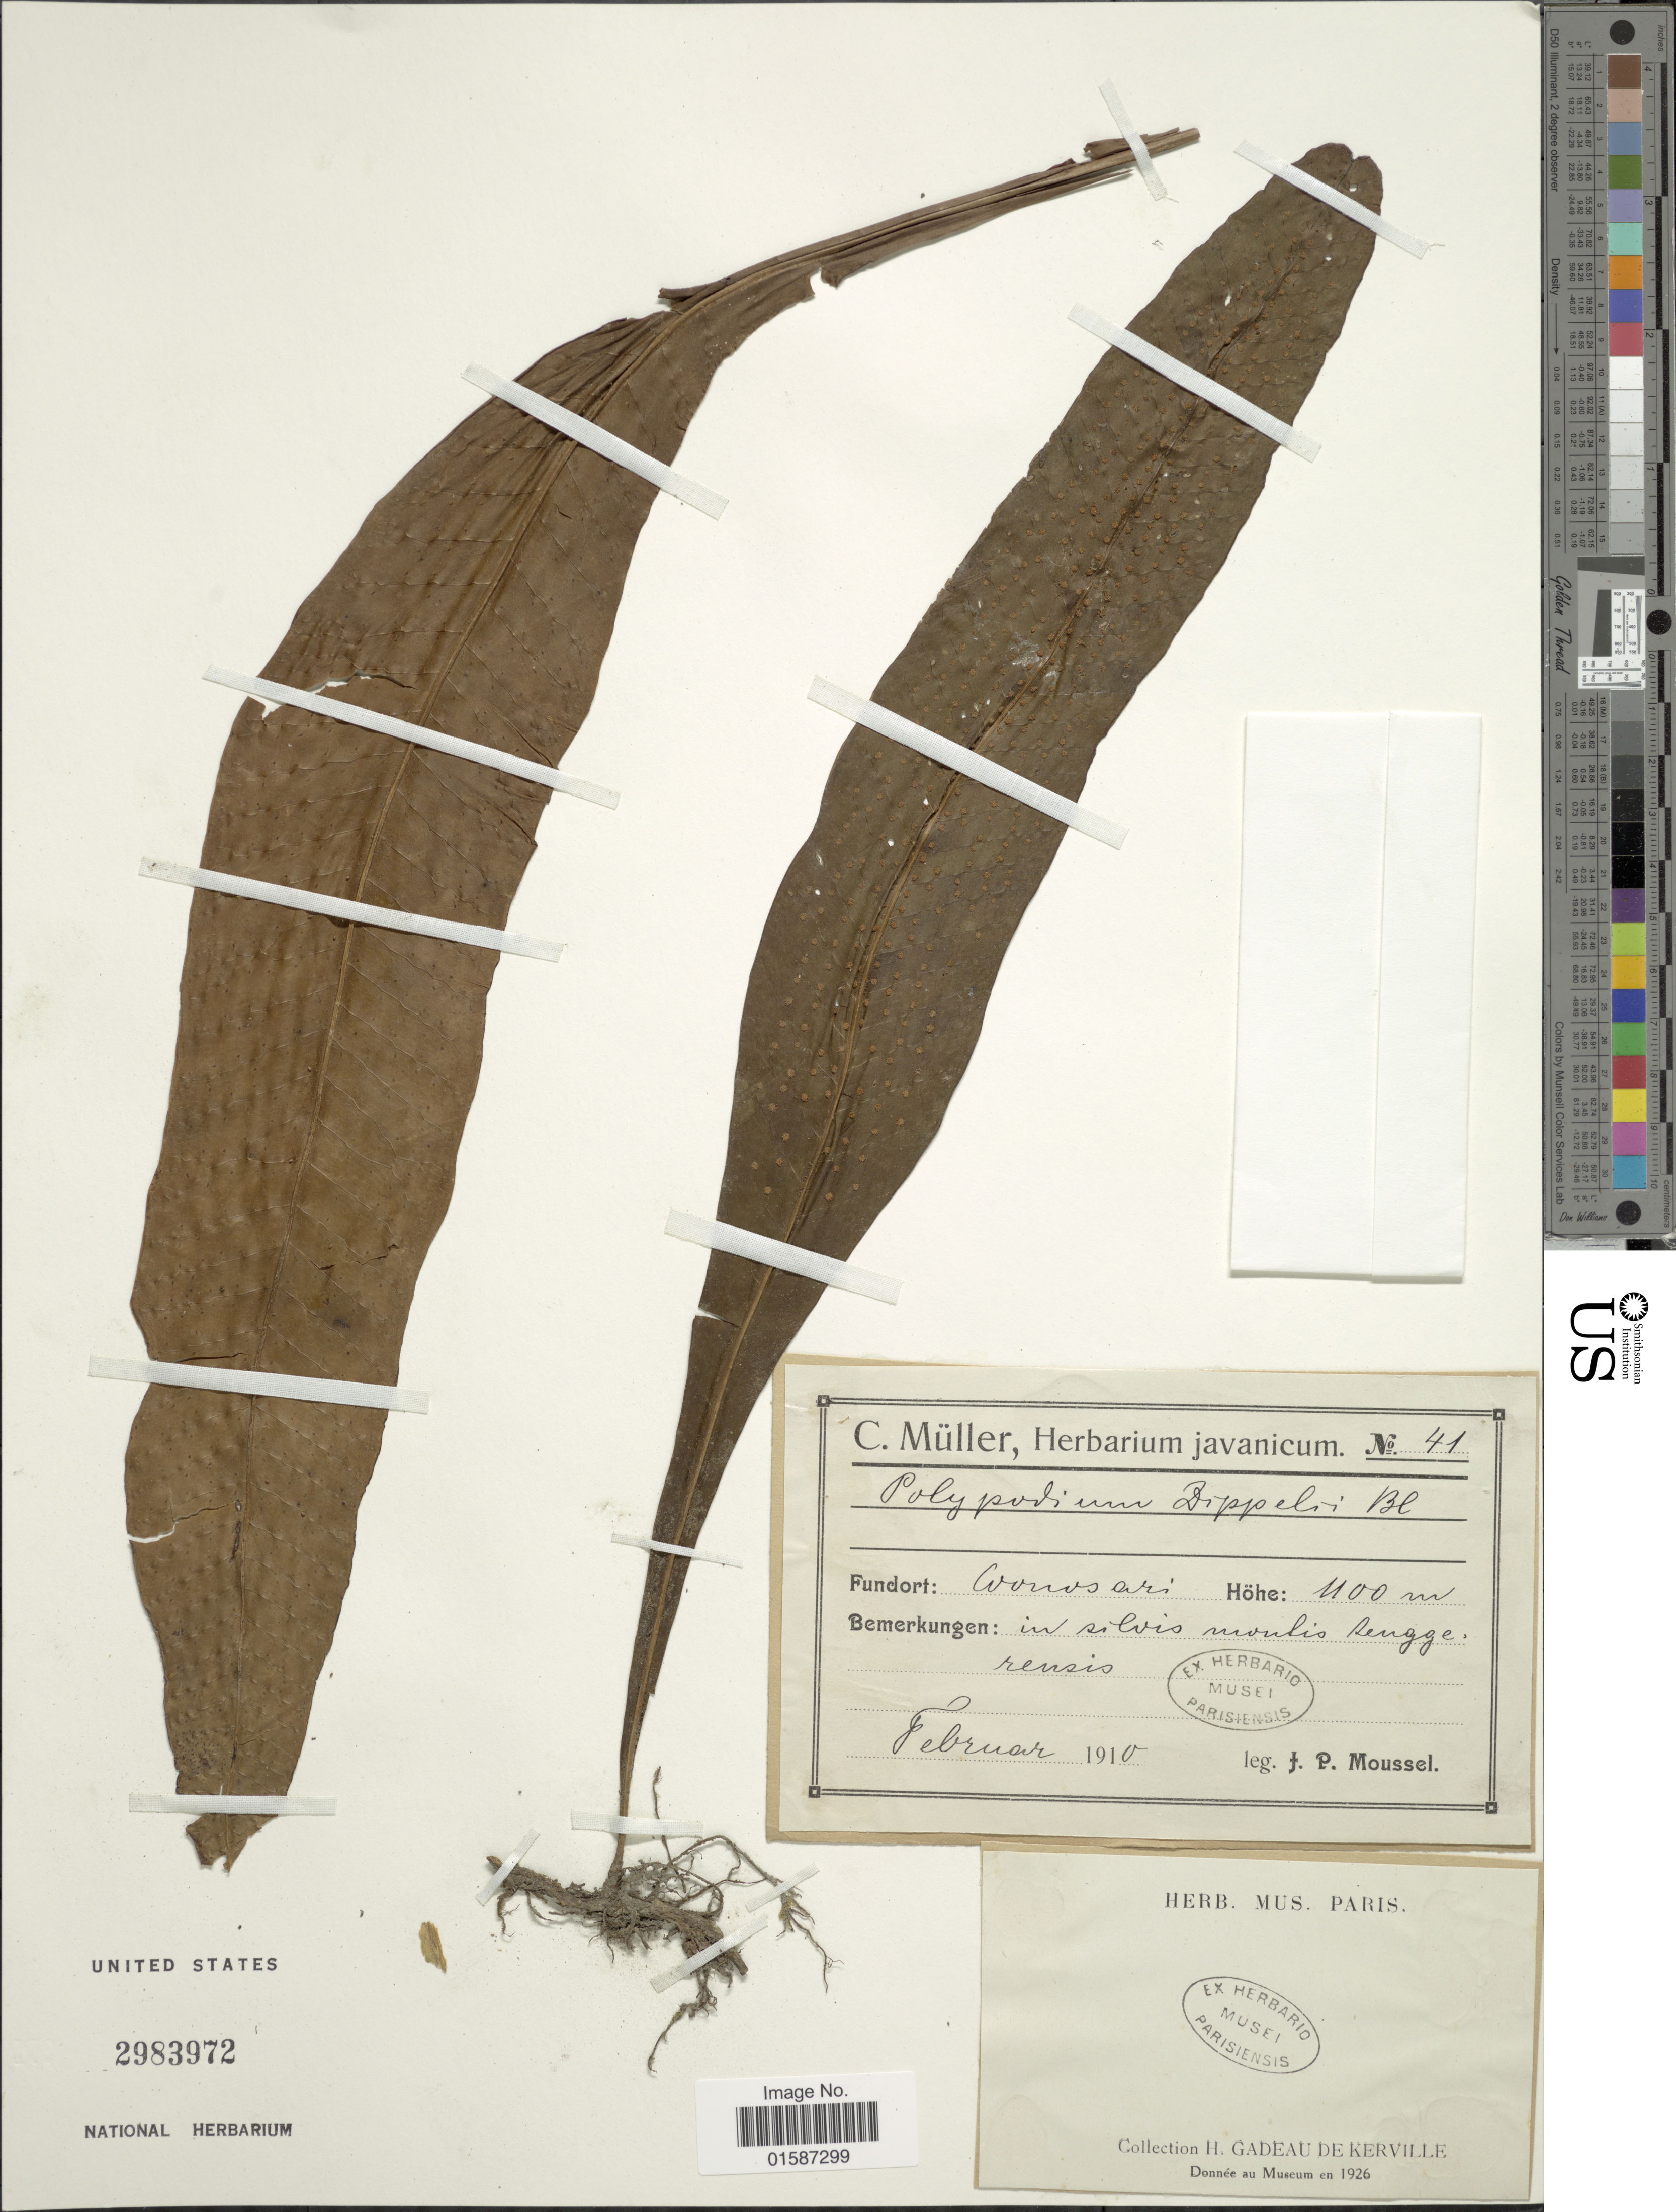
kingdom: Plantae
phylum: Tracheophyta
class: Polypodiopsida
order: Polypodiales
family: Polypodiaceae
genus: Neolepisorus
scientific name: Neolepisorus zippelii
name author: (Blume) Li S. Wang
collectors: J. Mousset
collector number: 41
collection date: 1910-02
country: Indonesia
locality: In silvis moulis Lengge, rensis [interpreted]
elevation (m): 1100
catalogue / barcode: US 2983972